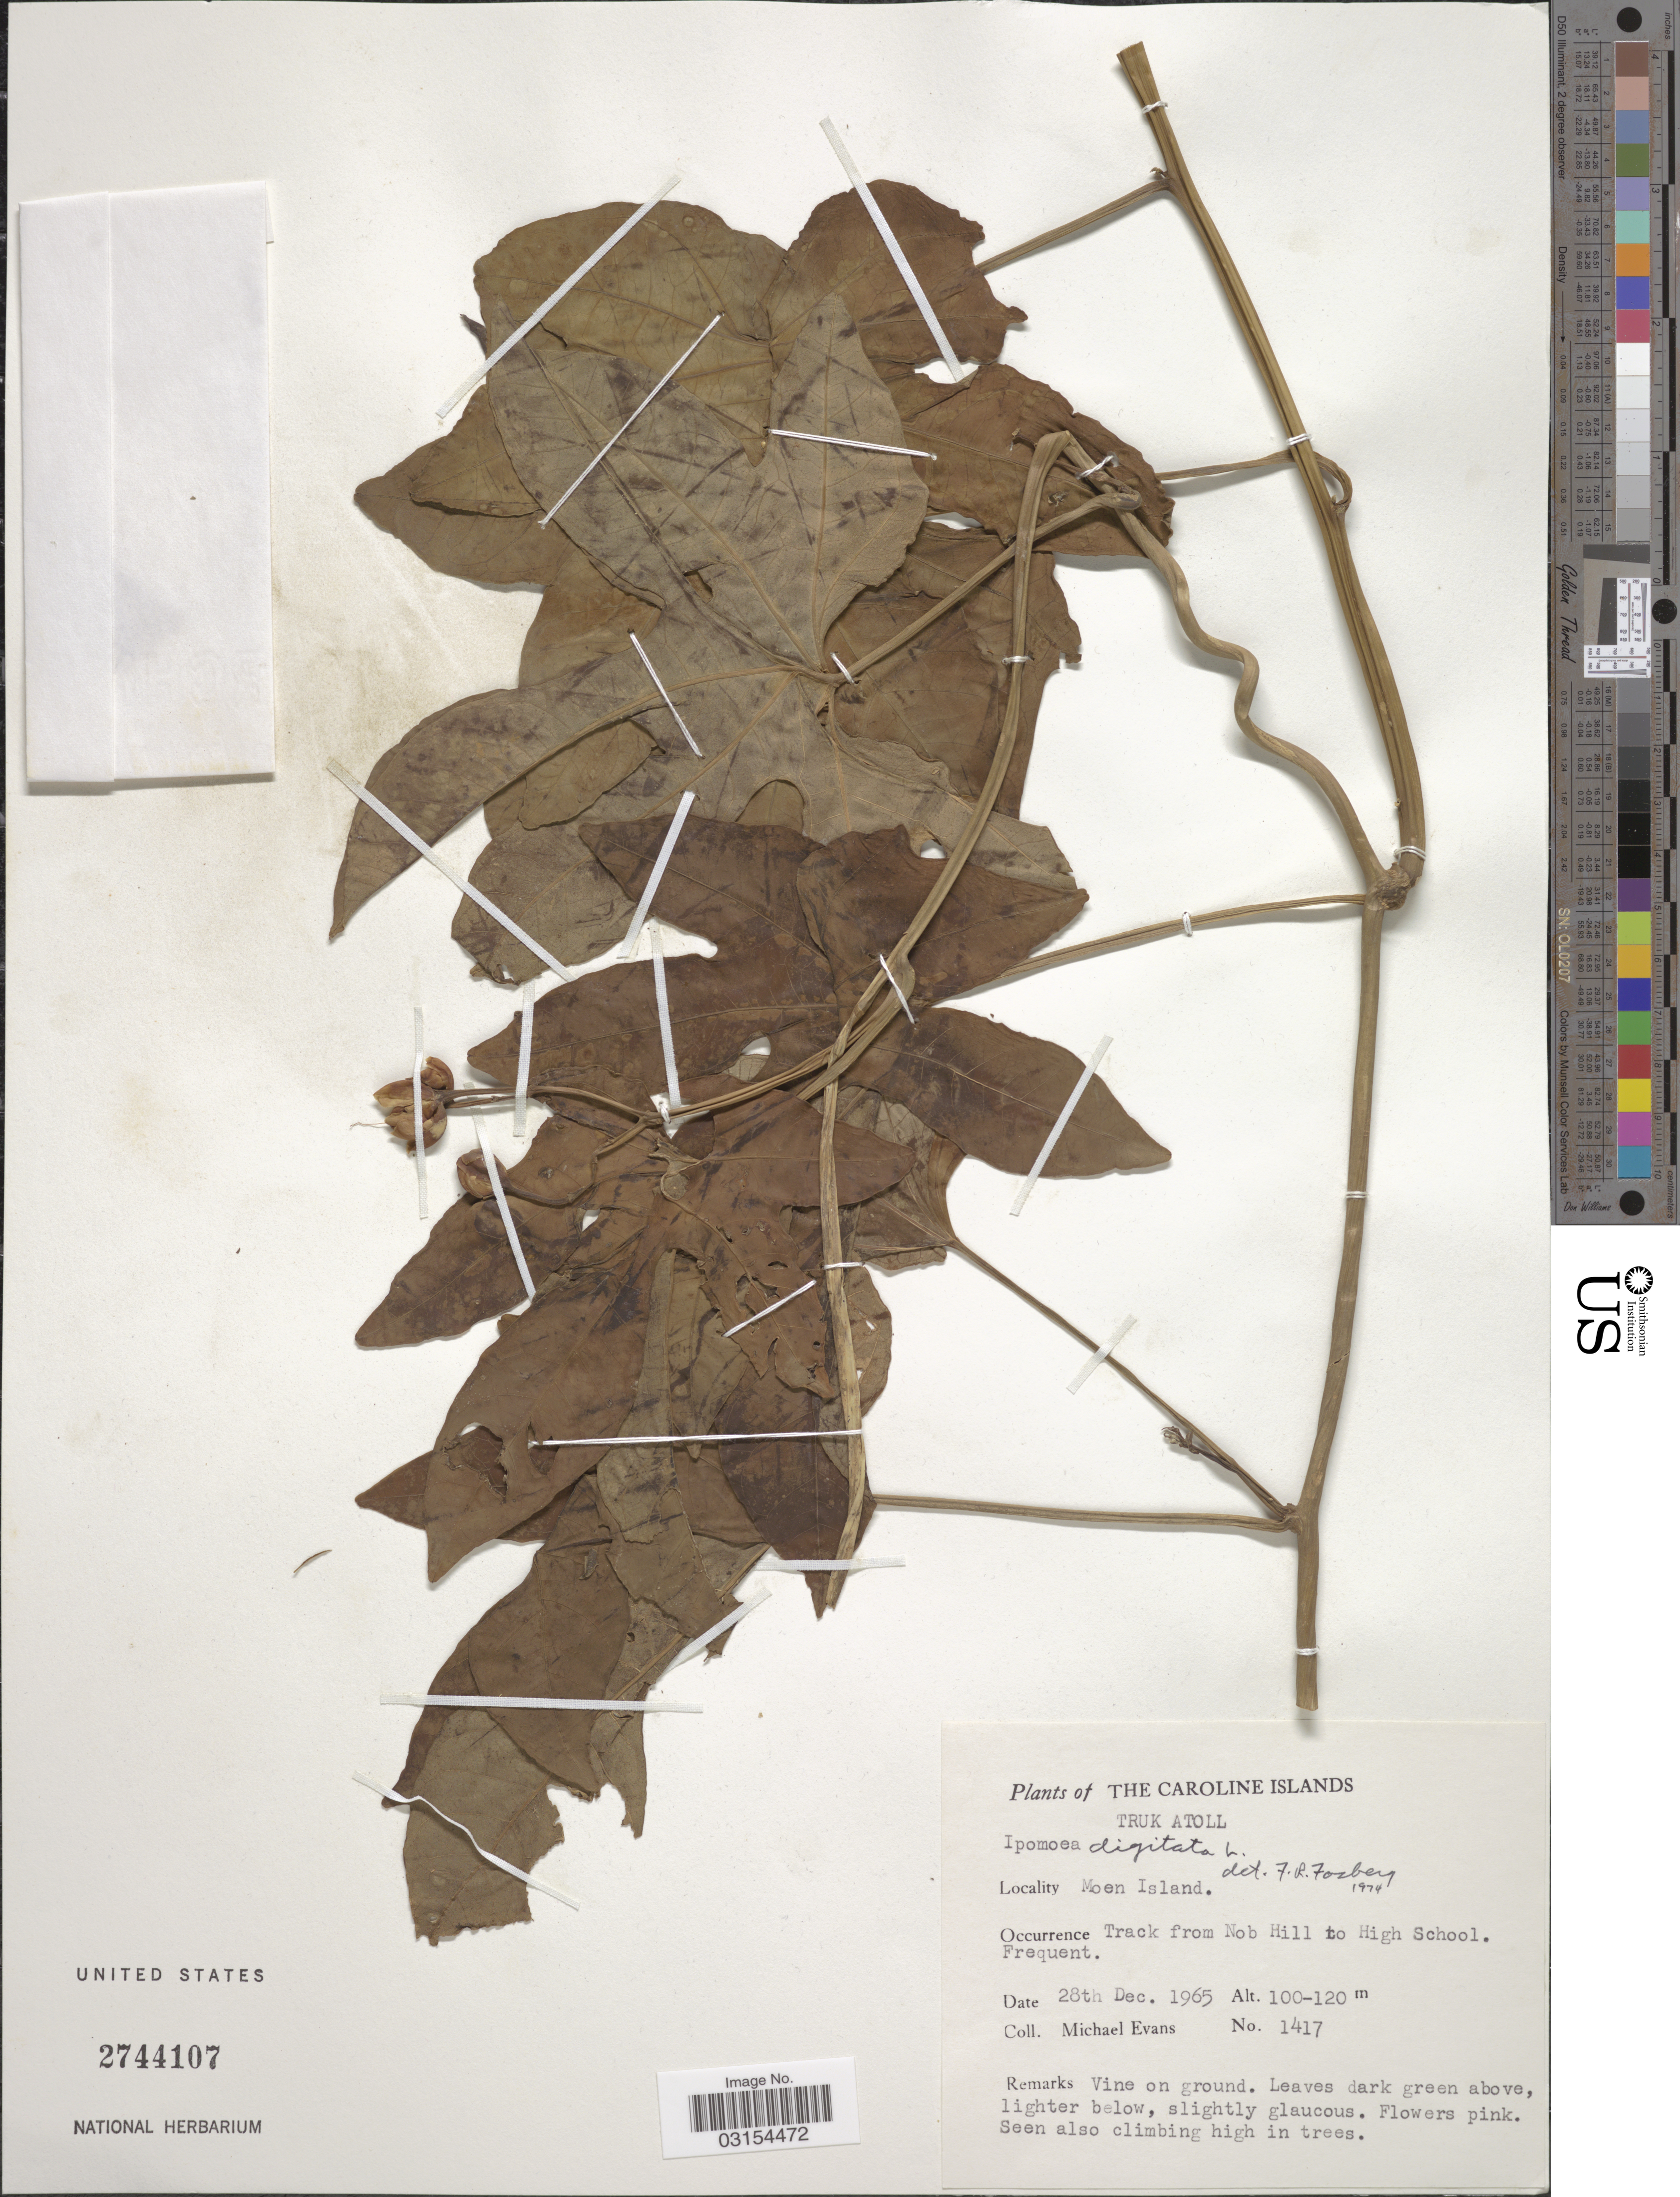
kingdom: Plantae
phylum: Tracheophyta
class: Magnoliopsida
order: Solanales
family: Convolvulaceae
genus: Ipomoea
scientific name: Ipomoea mauritiana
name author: Jacq.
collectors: M. Evans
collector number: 1417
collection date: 1965-12-28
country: Micronesia, Federated States of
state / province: Truk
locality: Caroline Islands. Truk Atoll. Moen Island. Track from Nob Hill to High School.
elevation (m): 100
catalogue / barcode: US 2744107